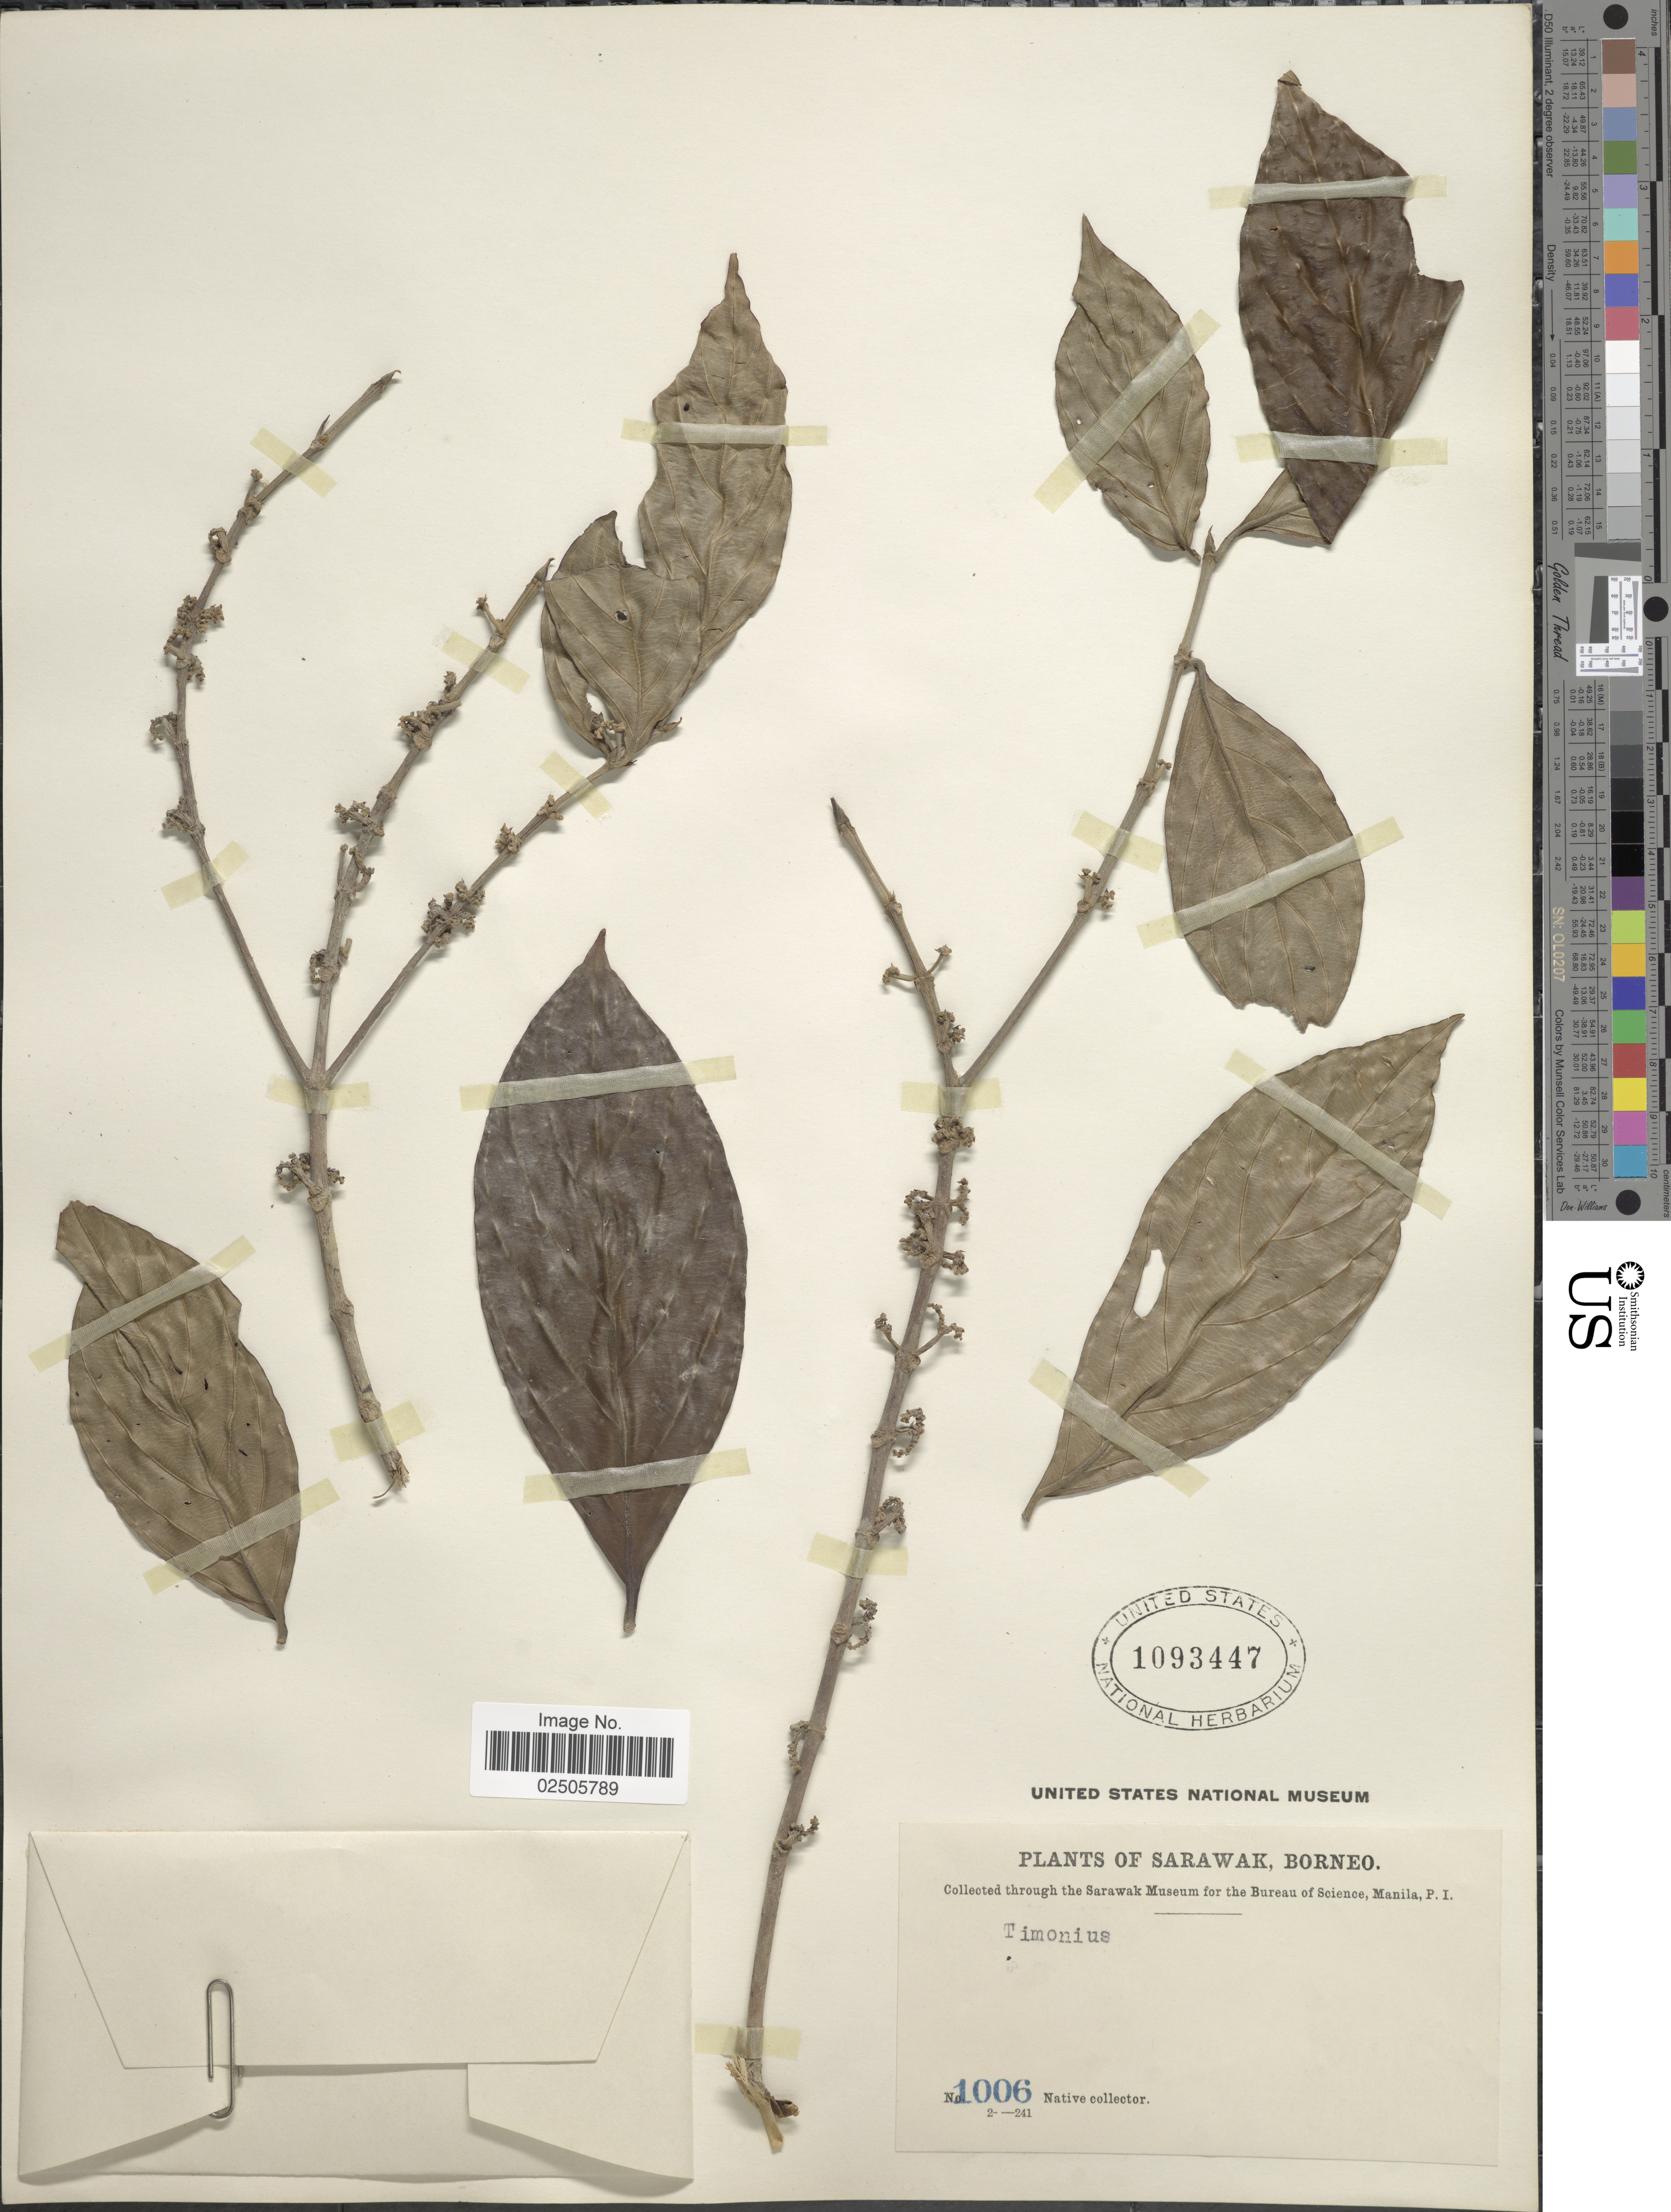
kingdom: Plantae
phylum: Tracheophyta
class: Magnoliopsida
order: Gentianales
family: Rubiaceae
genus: Timonius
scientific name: Timonius sp.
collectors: Native collector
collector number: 1006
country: Malaysia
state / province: Sarawak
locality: Borneo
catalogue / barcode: US 1093447